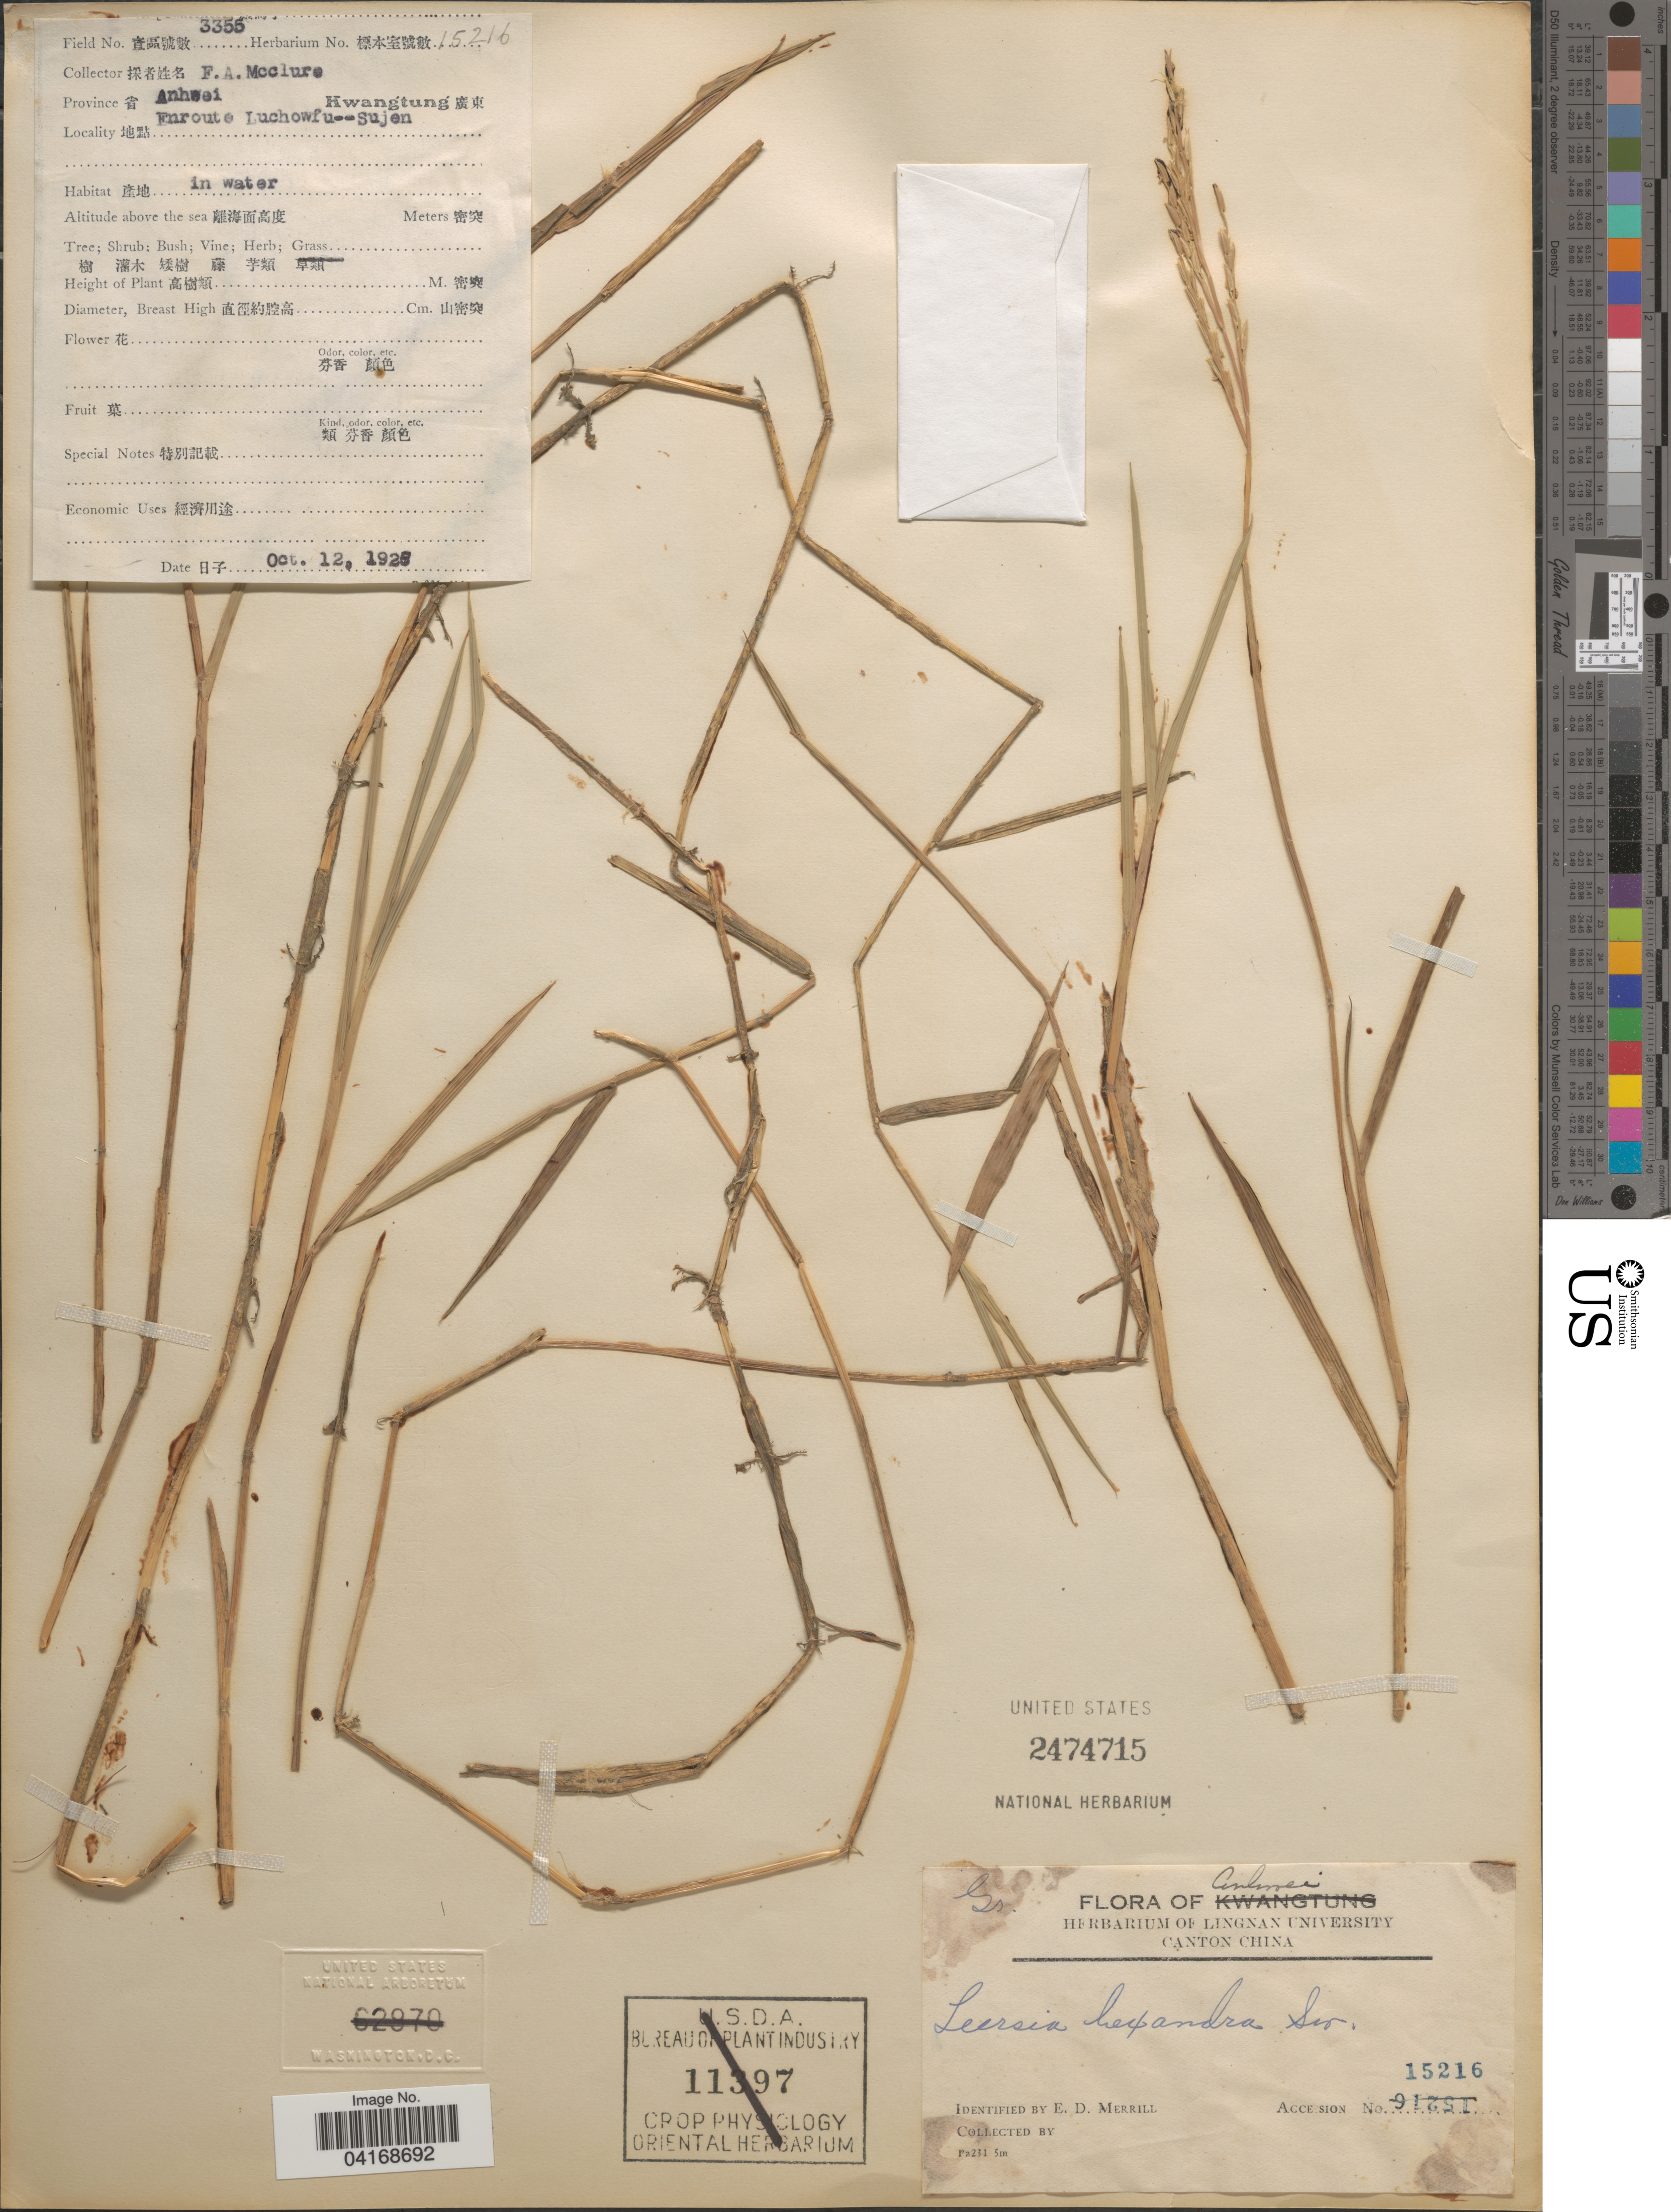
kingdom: Plantae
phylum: Tracheophyta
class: Liliopsida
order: Poales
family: Poaceae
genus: Leersia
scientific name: Leersia hexandra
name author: Sw.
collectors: F. A. McClure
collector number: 3355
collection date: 1928-10-12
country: China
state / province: Anhui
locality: Province Anhwei. Kwangtung X. Enroute Luchowfu-Sujen.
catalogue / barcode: US 2474715